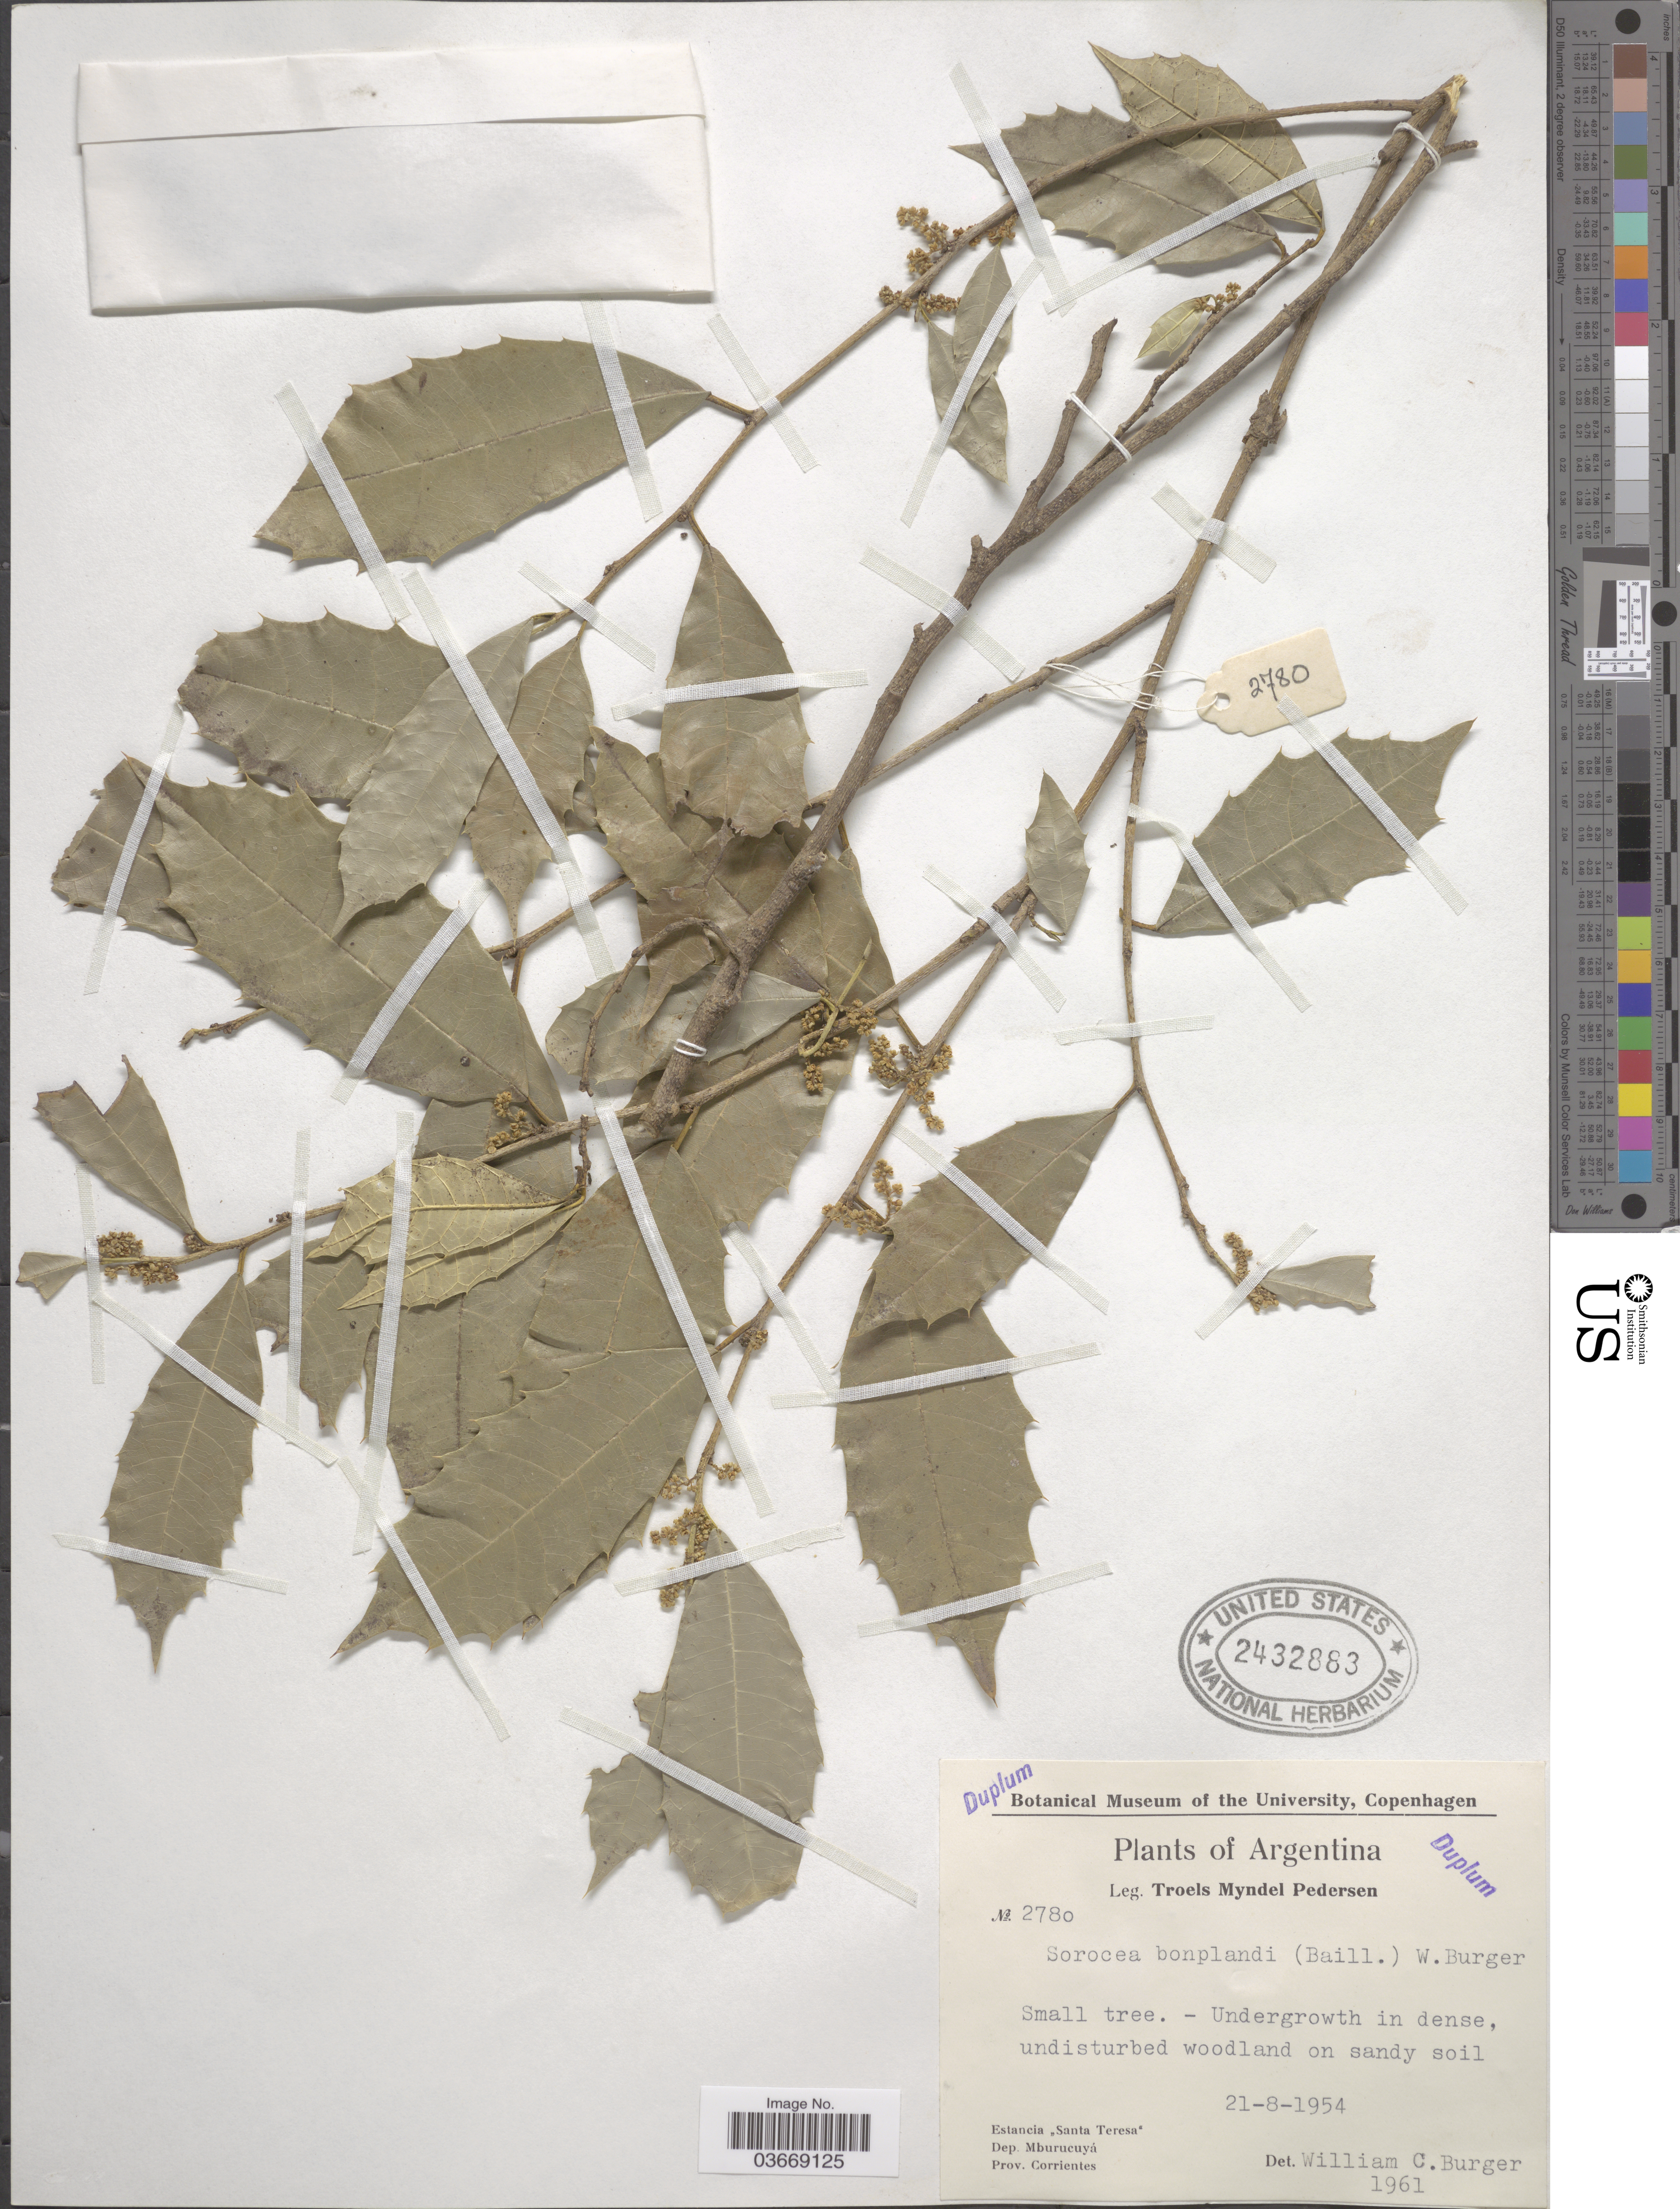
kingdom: Plantae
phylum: Tracheophyta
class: Magnoliopsida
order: Rosales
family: Moraceae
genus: Sorocea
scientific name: Sorocea ilicifolia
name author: Miq.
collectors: T. Pederson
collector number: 2780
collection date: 1954-08-21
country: Argentina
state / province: Corrientes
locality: Estancia "Santa Teresa". Dep. Mburucuyá.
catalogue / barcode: US 2432883